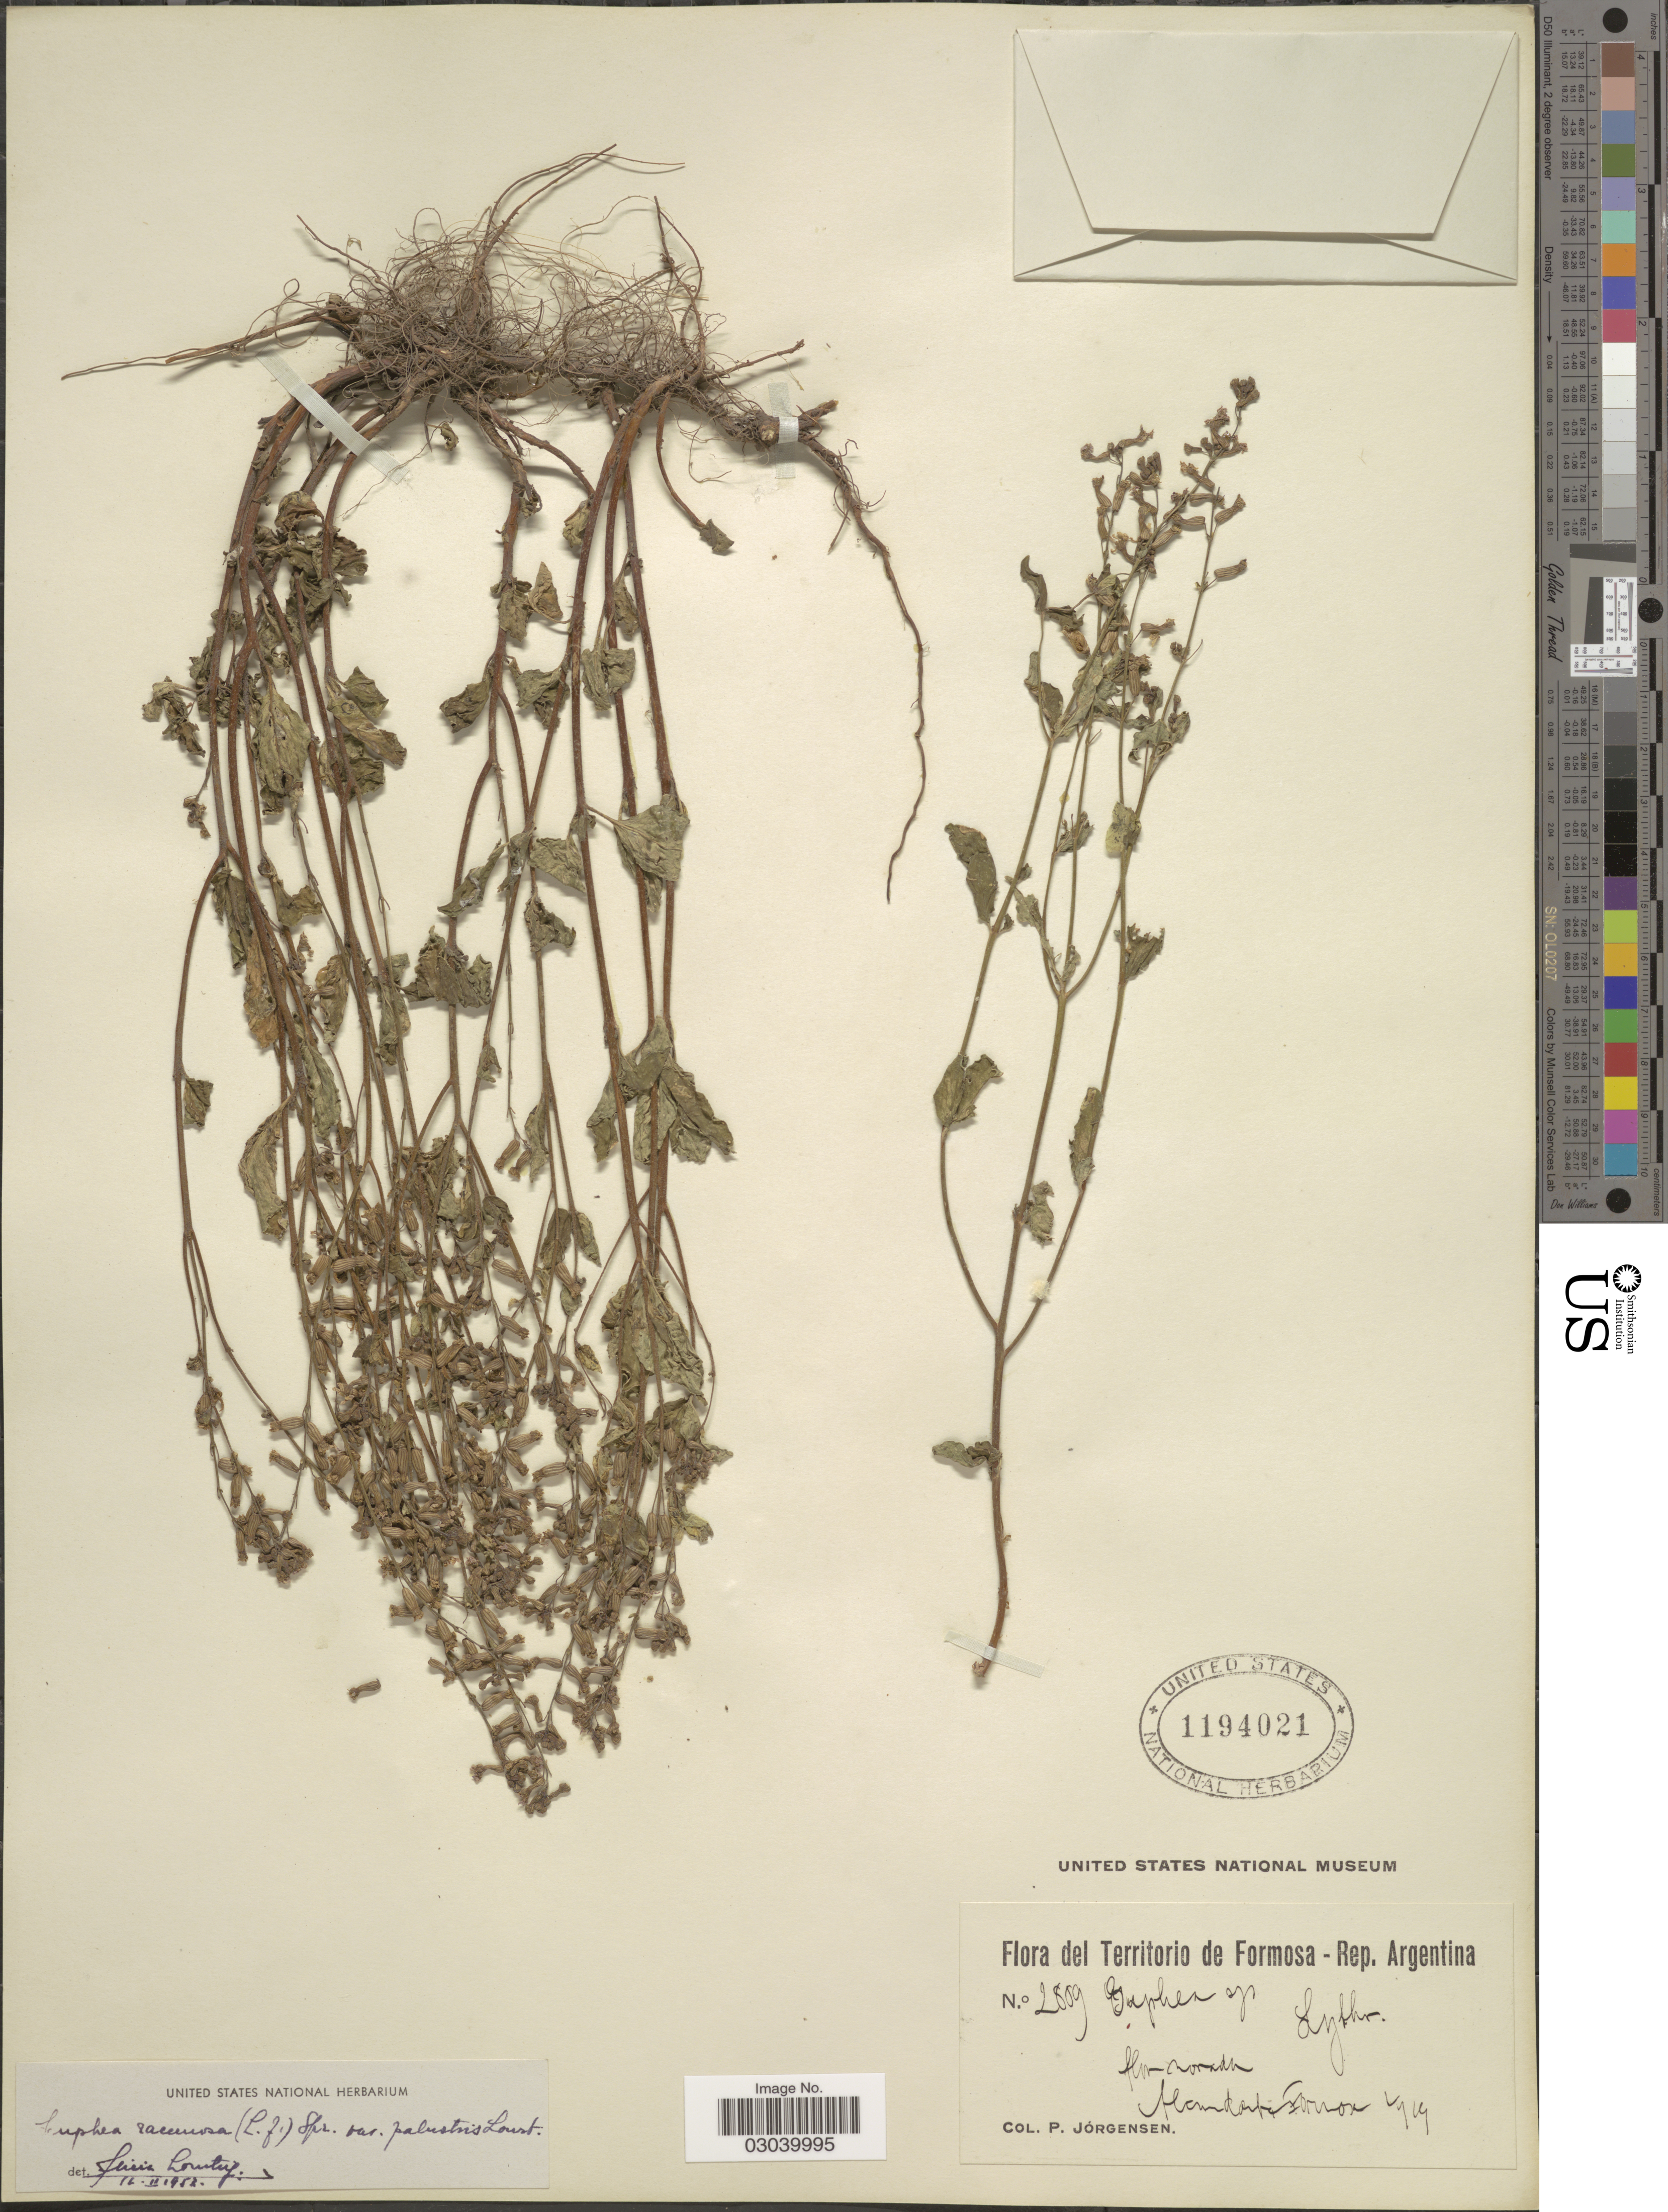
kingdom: Plantae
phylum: Tracheophyta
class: Magnoliopsida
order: Myrtales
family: Lythraceae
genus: Cuphea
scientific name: Cuphea racemosa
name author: (L. f.) Spreng.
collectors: P. Jörgensen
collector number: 2809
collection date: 1919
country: Argentina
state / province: Formosa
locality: Formosa.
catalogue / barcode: US 1194021